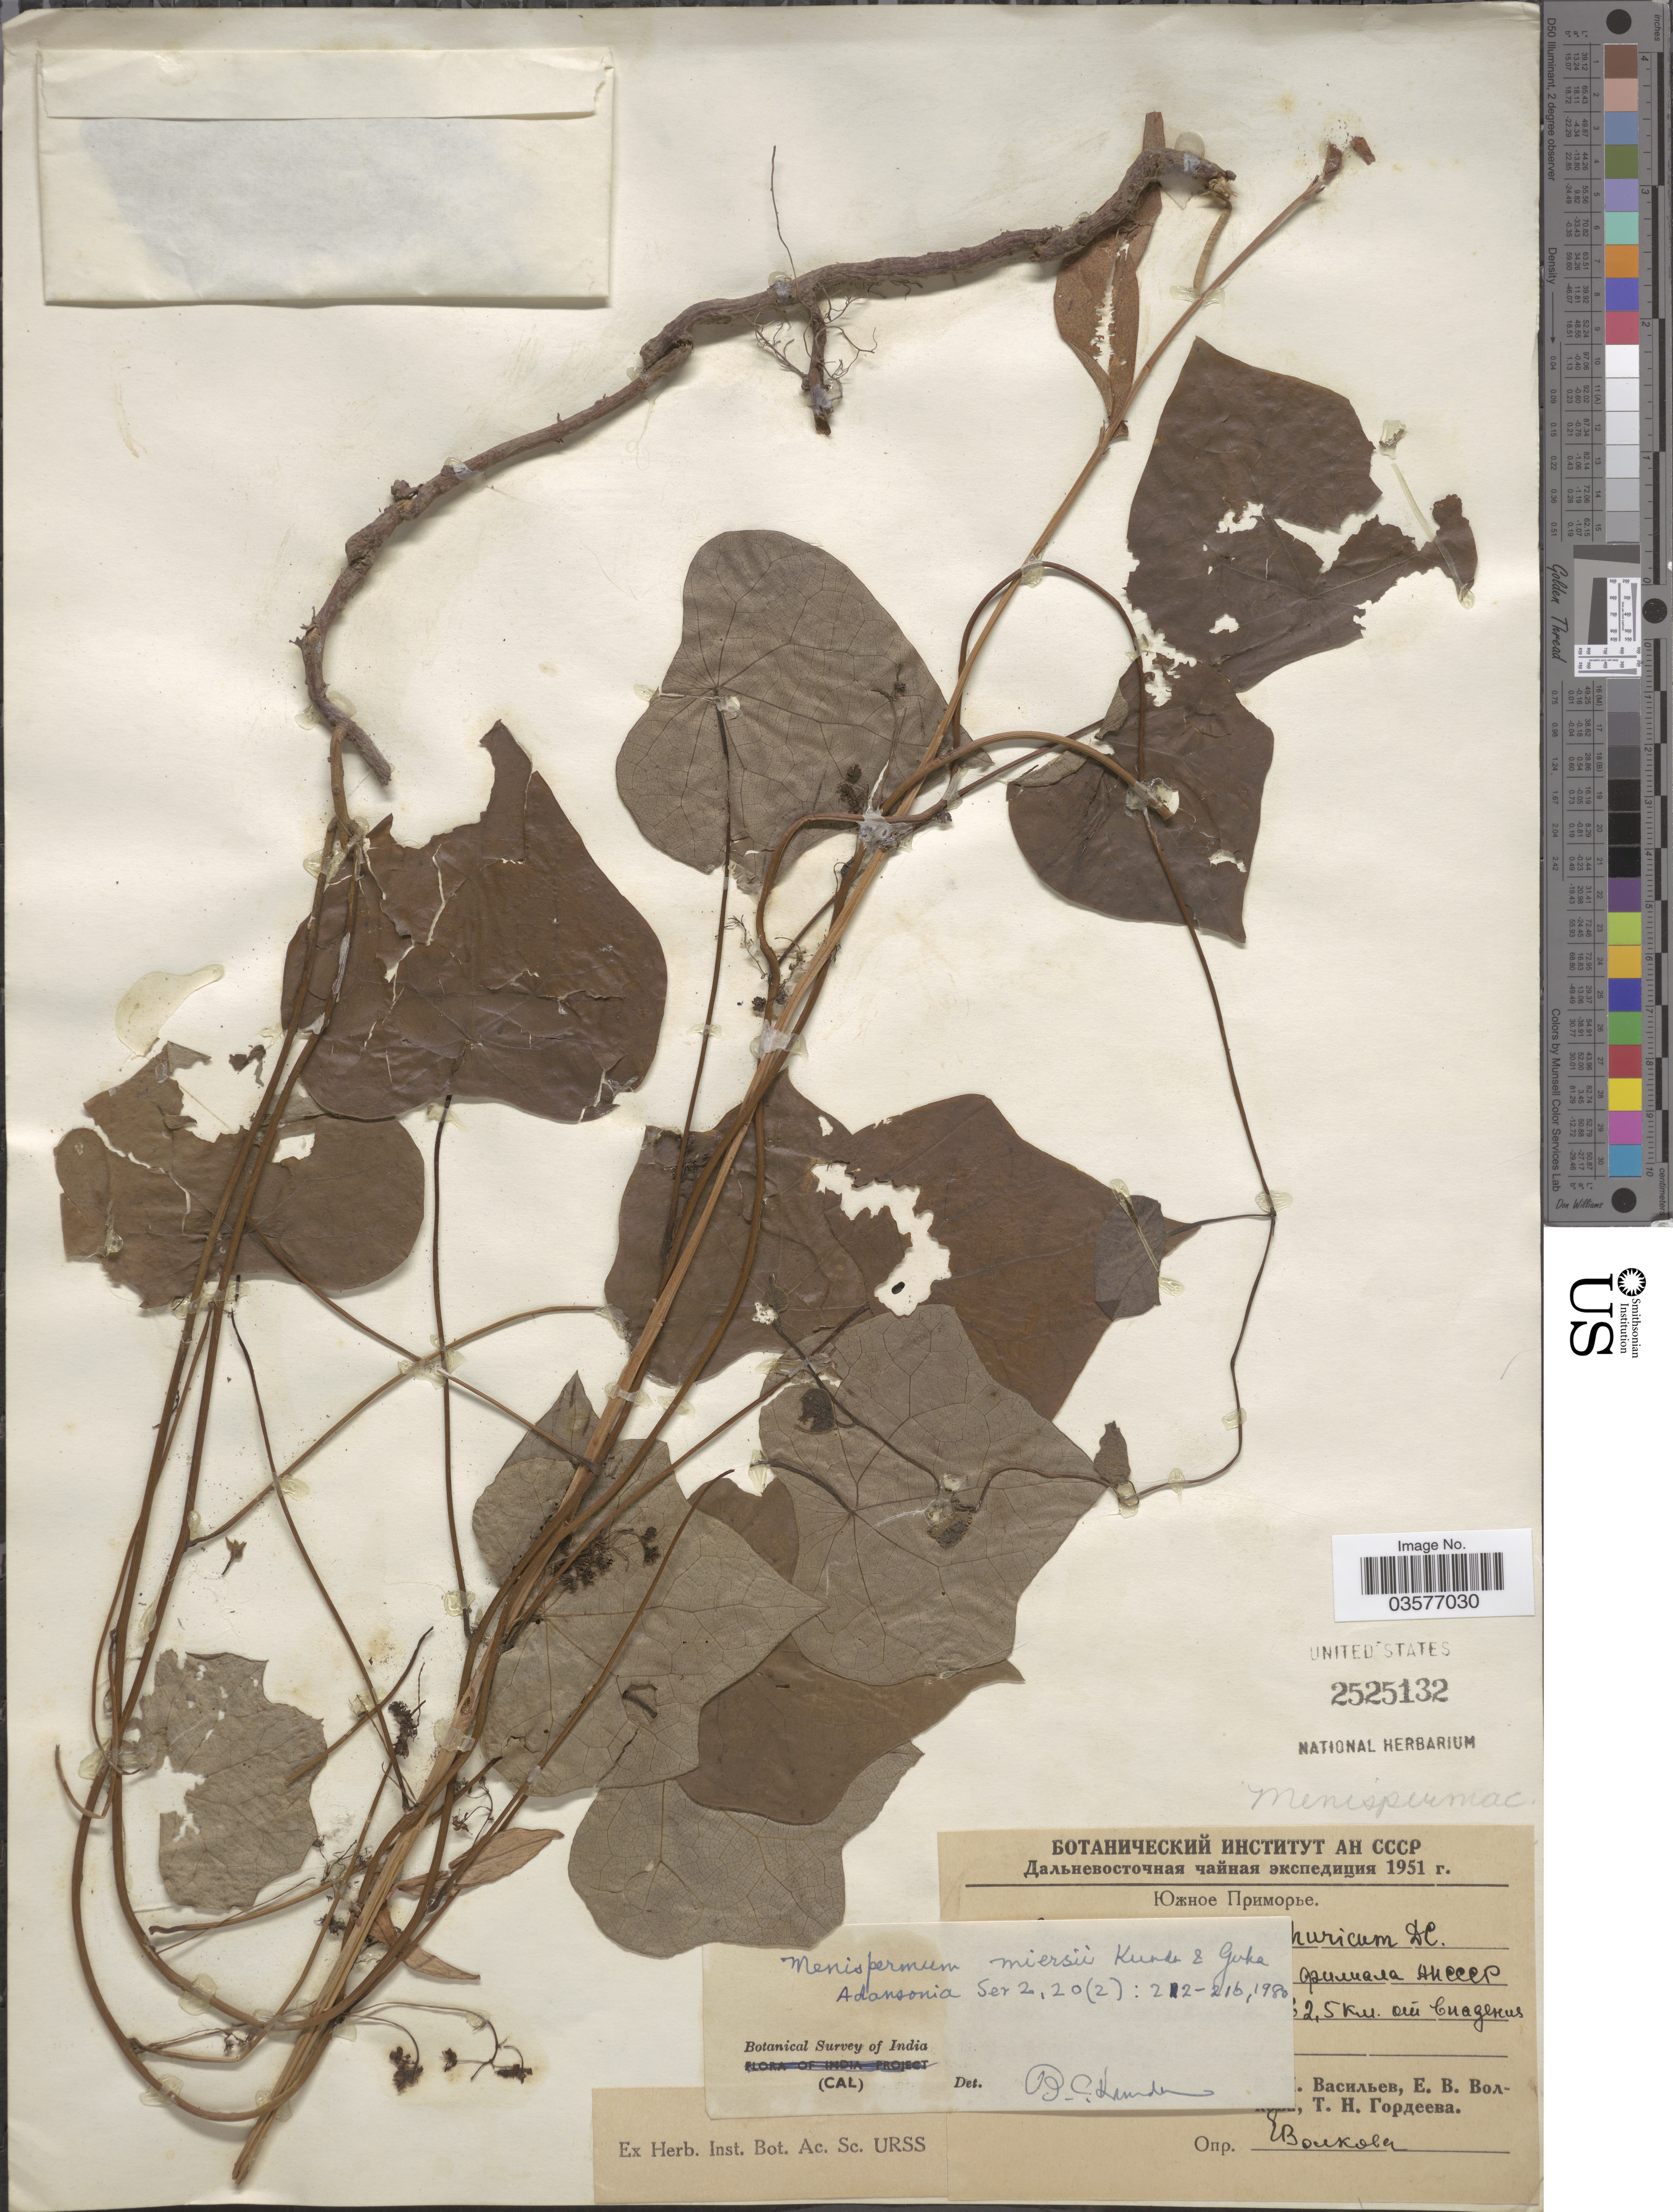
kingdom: Plantae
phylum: Tracheophyta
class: Magnoliopsida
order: Ranunculales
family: Menispermaceae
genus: Menispermum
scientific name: Menispermum dauricum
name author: DC.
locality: [illegible text] 2.5 km. X.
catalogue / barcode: US 2525132